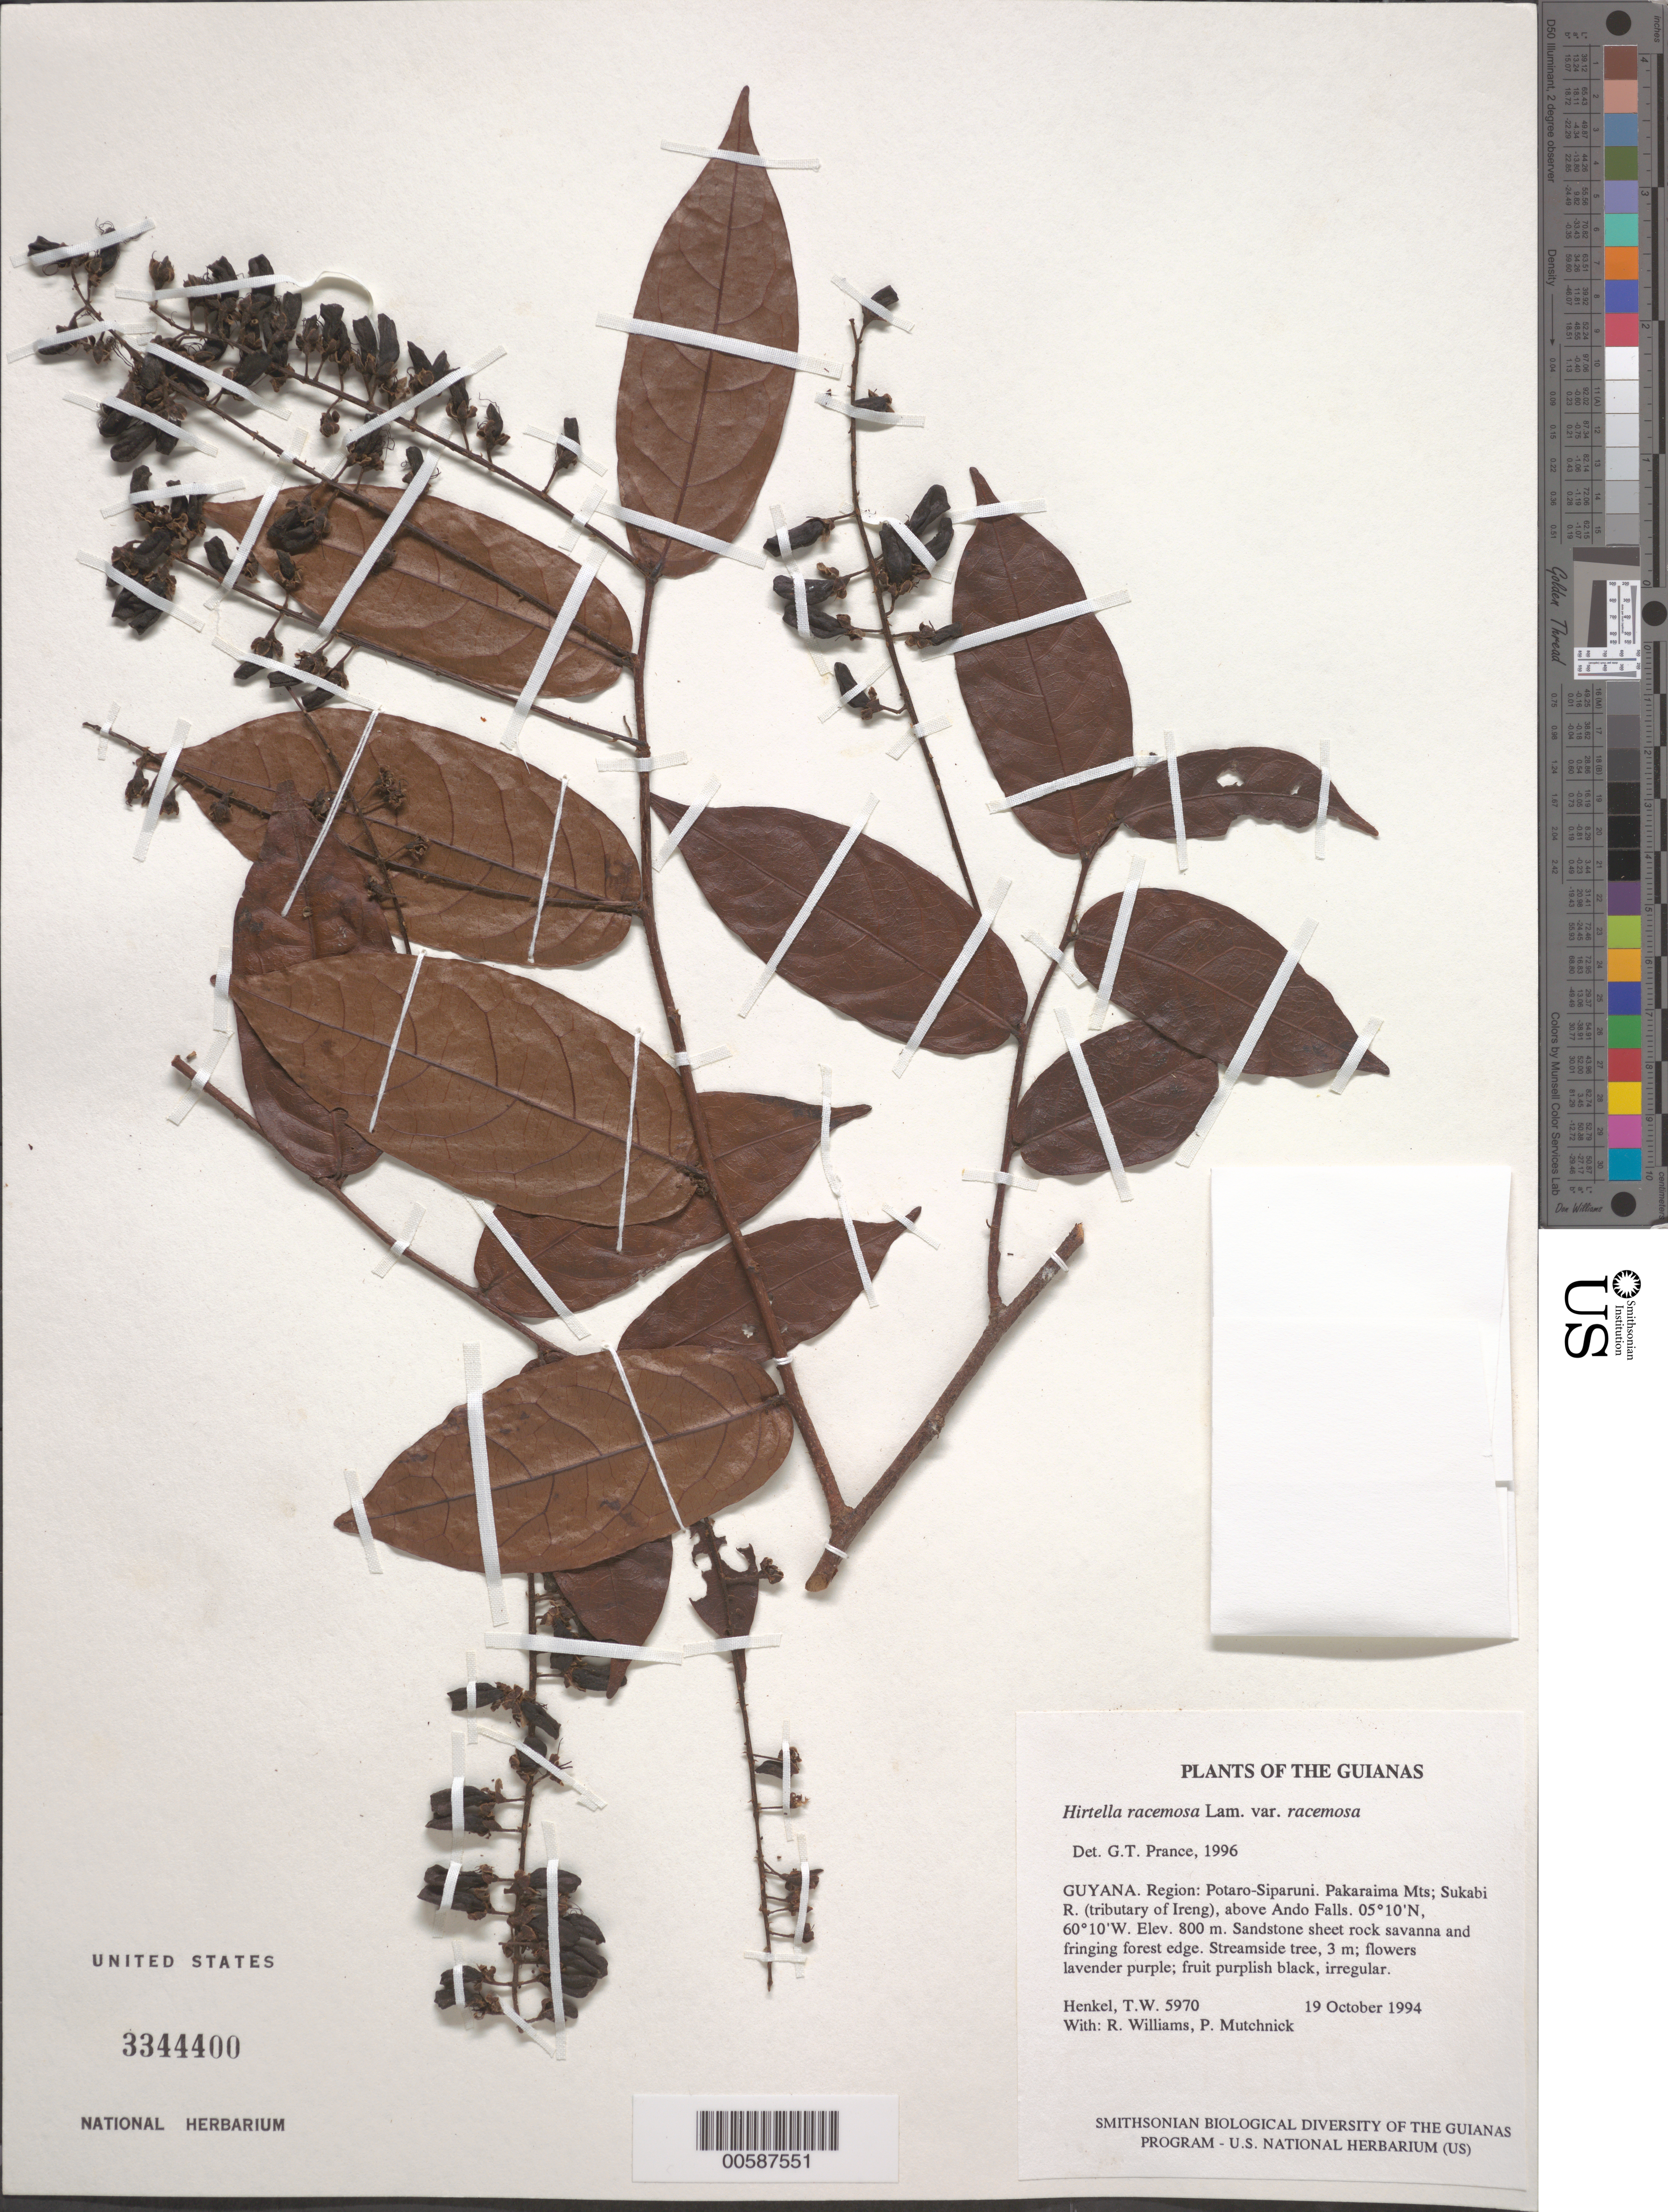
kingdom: Plantae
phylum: Tracheophyta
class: Magnoliopsida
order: Malpighiales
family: Chrysobalanaceae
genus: Hirtella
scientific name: Hirtella racemosa var. racemosa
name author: Lam.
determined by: Prance, G. T.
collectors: T. Henkel, R. Williams & P. Mutchnick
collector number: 5970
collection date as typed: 19 October 1994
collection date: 1994-10-19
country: Guyana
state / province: Potaro-Siparuni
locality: Pakaraima Mts; Sukabi R. (tributary of Ireng), above Ando Falls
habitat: Sandstone sheet rock savanna and fringing forest edge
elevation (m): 800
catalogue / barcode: US 3344400